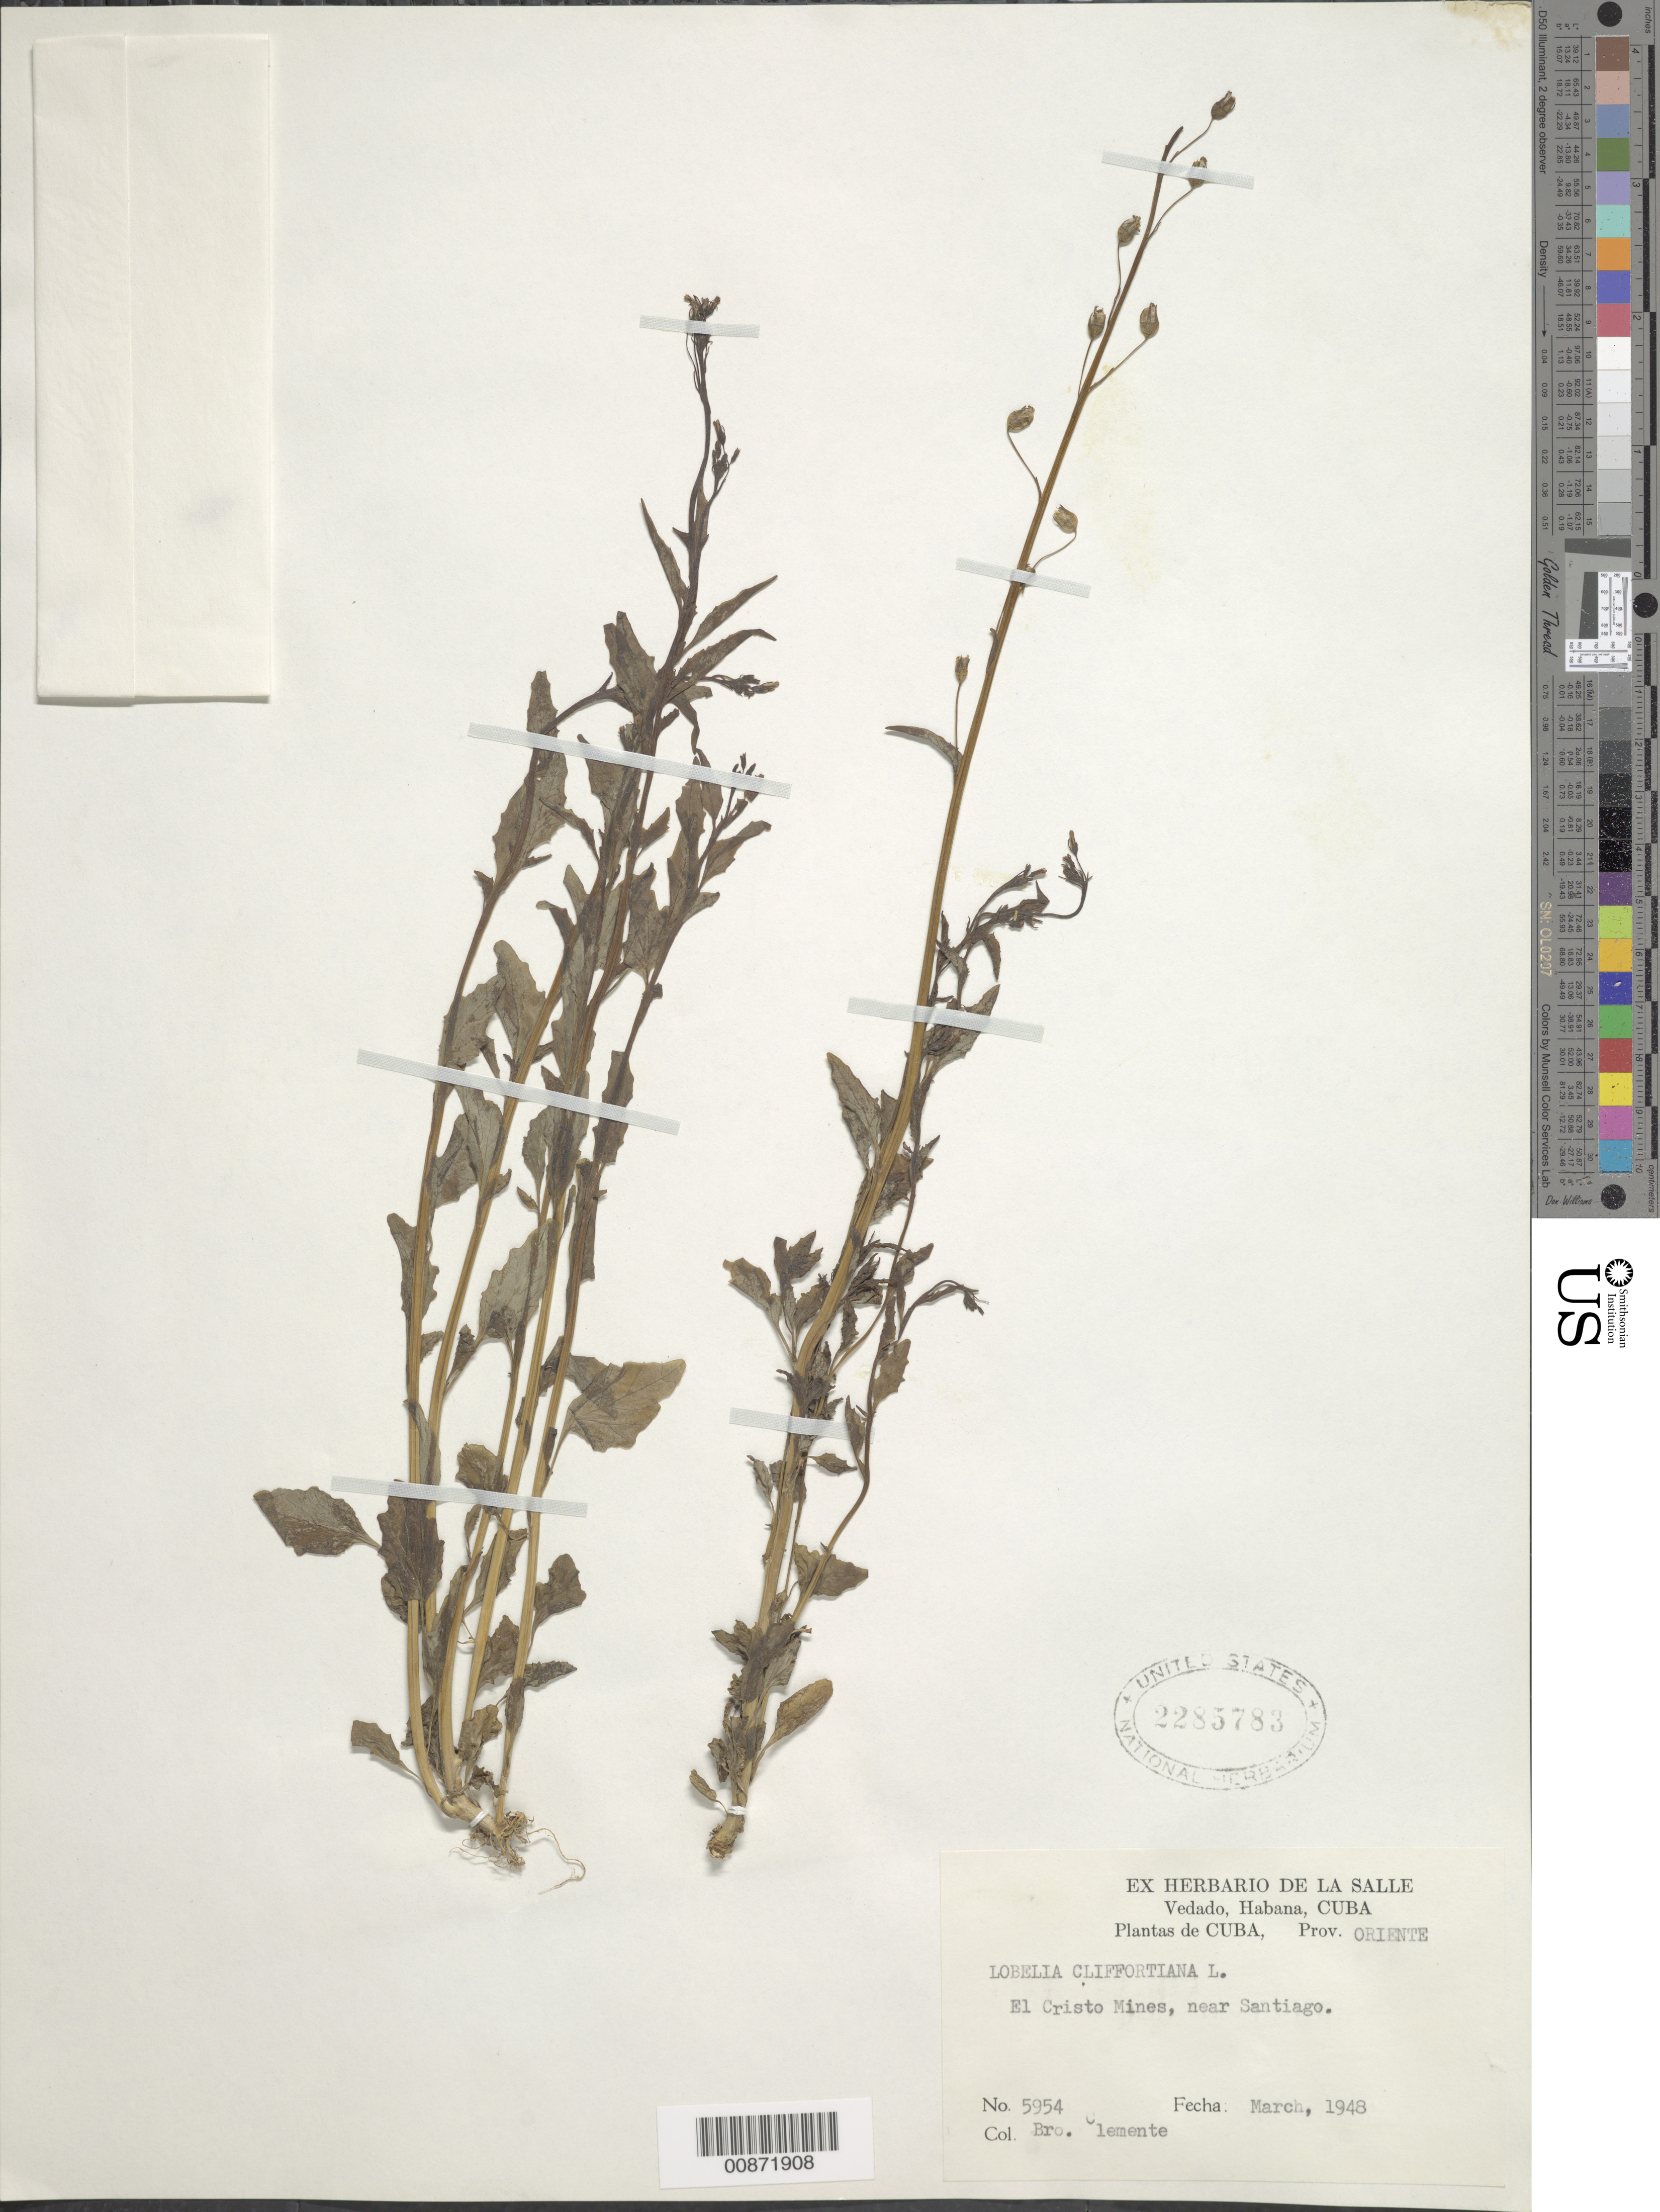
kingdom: Plantae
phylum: Tracheophyta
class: Magnoliopsida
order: Asterales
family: Campanulaceae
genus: Lobelia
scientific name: Lobelia cliffortiana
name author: L.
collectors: Bro. Clemente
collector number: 5954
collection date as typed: Mar 1948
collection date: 1948-03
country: Cuba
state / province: Oriente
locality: El Cristo Mines, near Santiago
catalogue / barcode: US 2285783